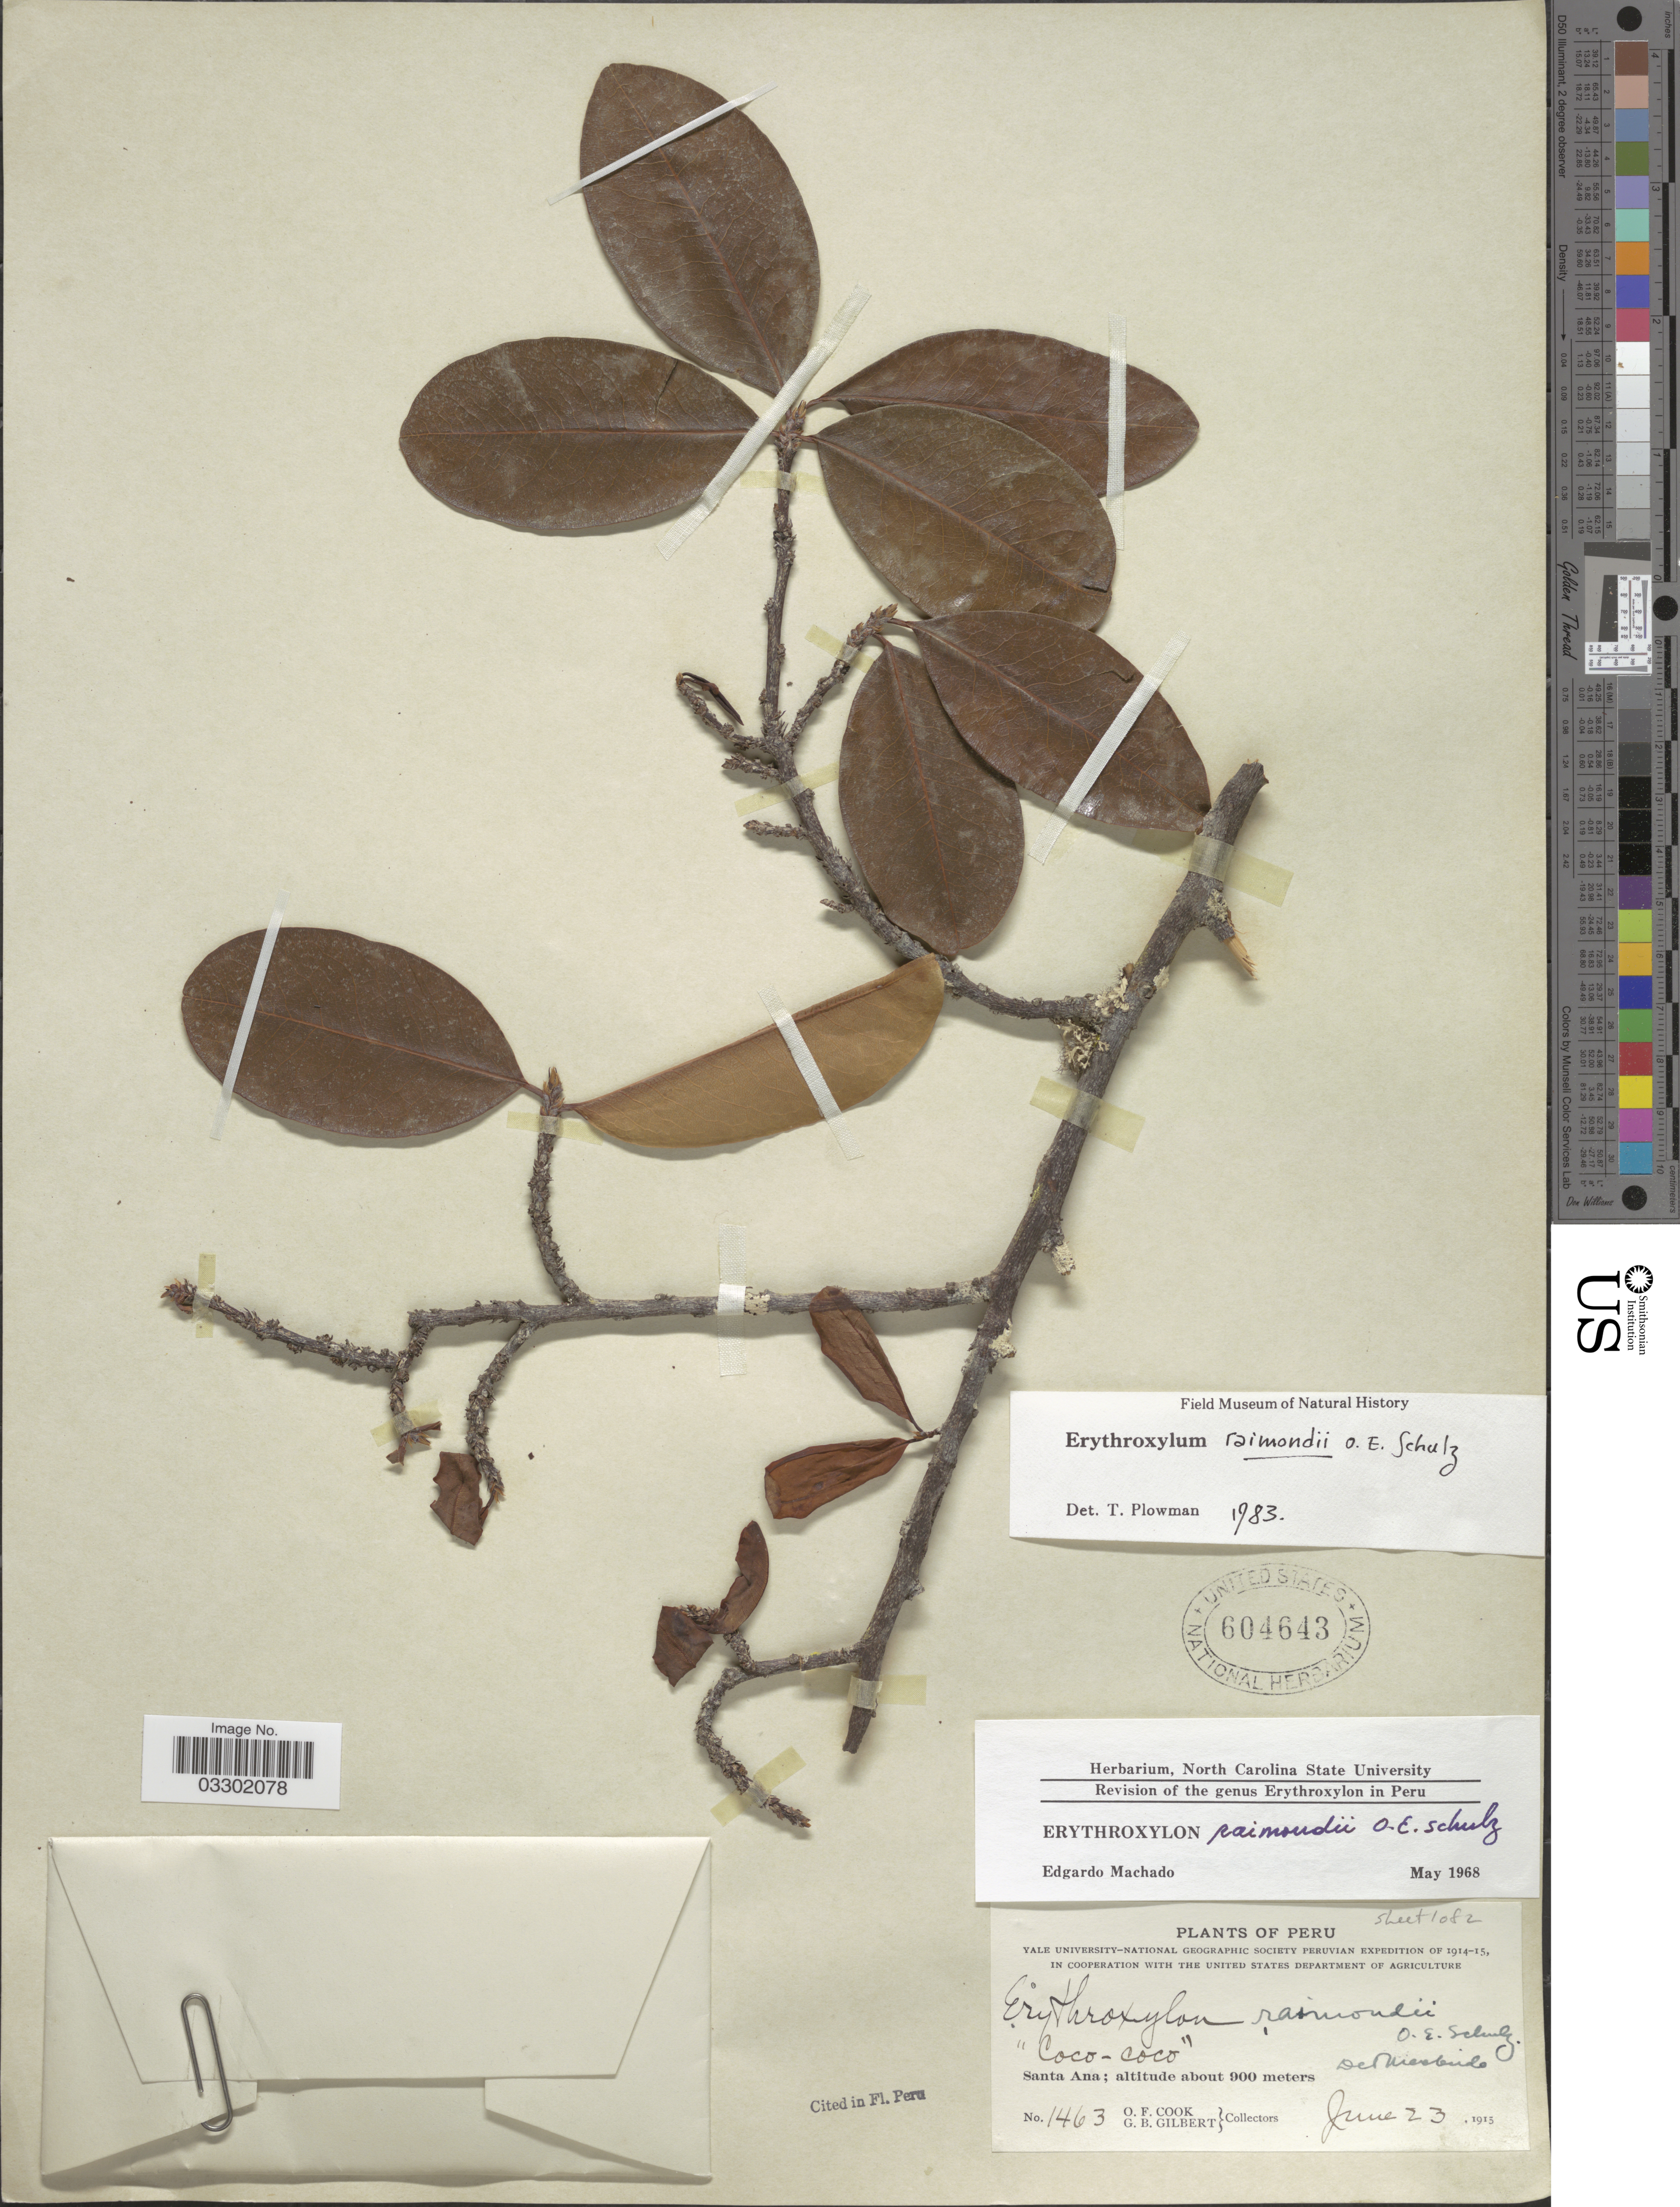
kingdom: Plantae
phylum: Tracheophyta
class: Magnoliopsida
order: Malpighiales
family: Erythroxylaceae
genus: Erythroxylum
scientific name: Erythroxylum raimondii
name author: O.E. Schulz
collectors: O. F. Cook & G. B. Gilbert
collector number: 1463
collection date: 1915-06-23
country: Peru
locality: Santa Ana.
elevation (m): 900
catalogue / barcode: US 604643